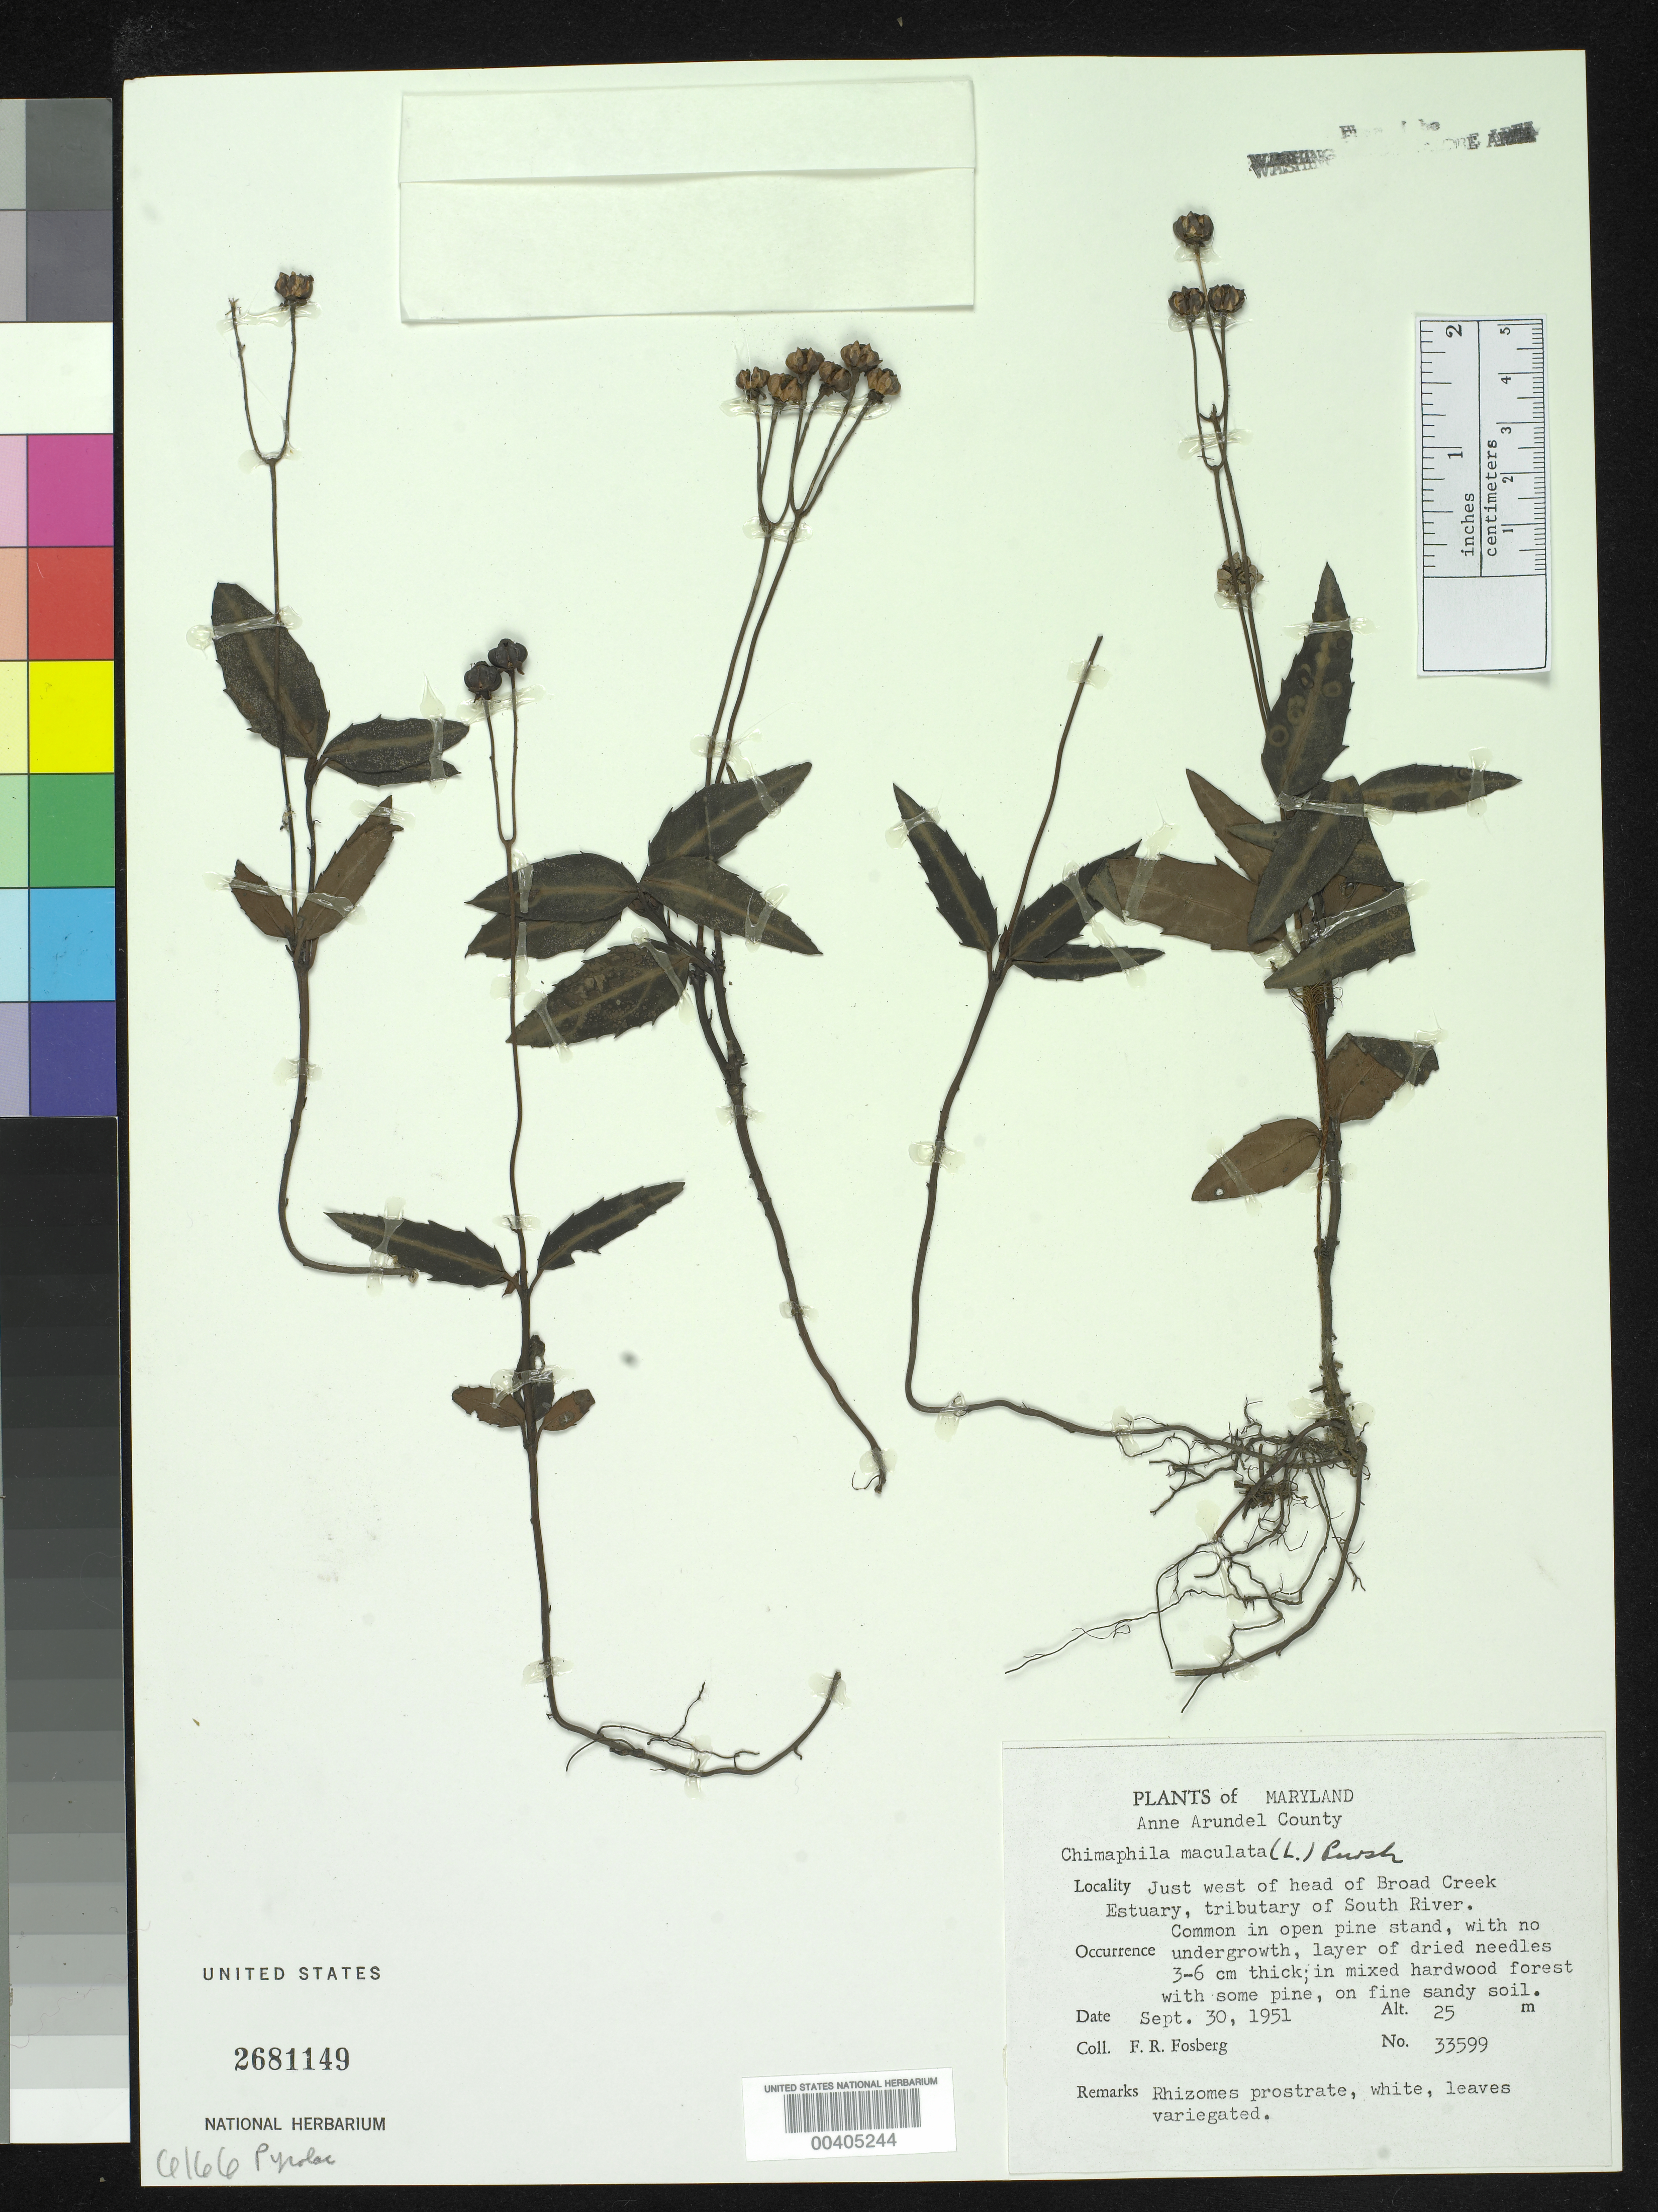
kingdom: Plantae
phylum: Tracheophyta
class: Magnoliopsida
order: Ericales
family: Ericaceae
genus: Chimaphila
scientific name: Chimaphila maculata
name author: (L.) Pursh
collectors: F. R. Fosberg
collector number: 33599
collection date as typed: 30 Sep 1951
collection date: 1951-09-30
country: United States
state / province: Maryland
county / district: Anne Arundel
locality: West of head of Broad Creek, tributary of South River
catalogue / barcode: US 2681149